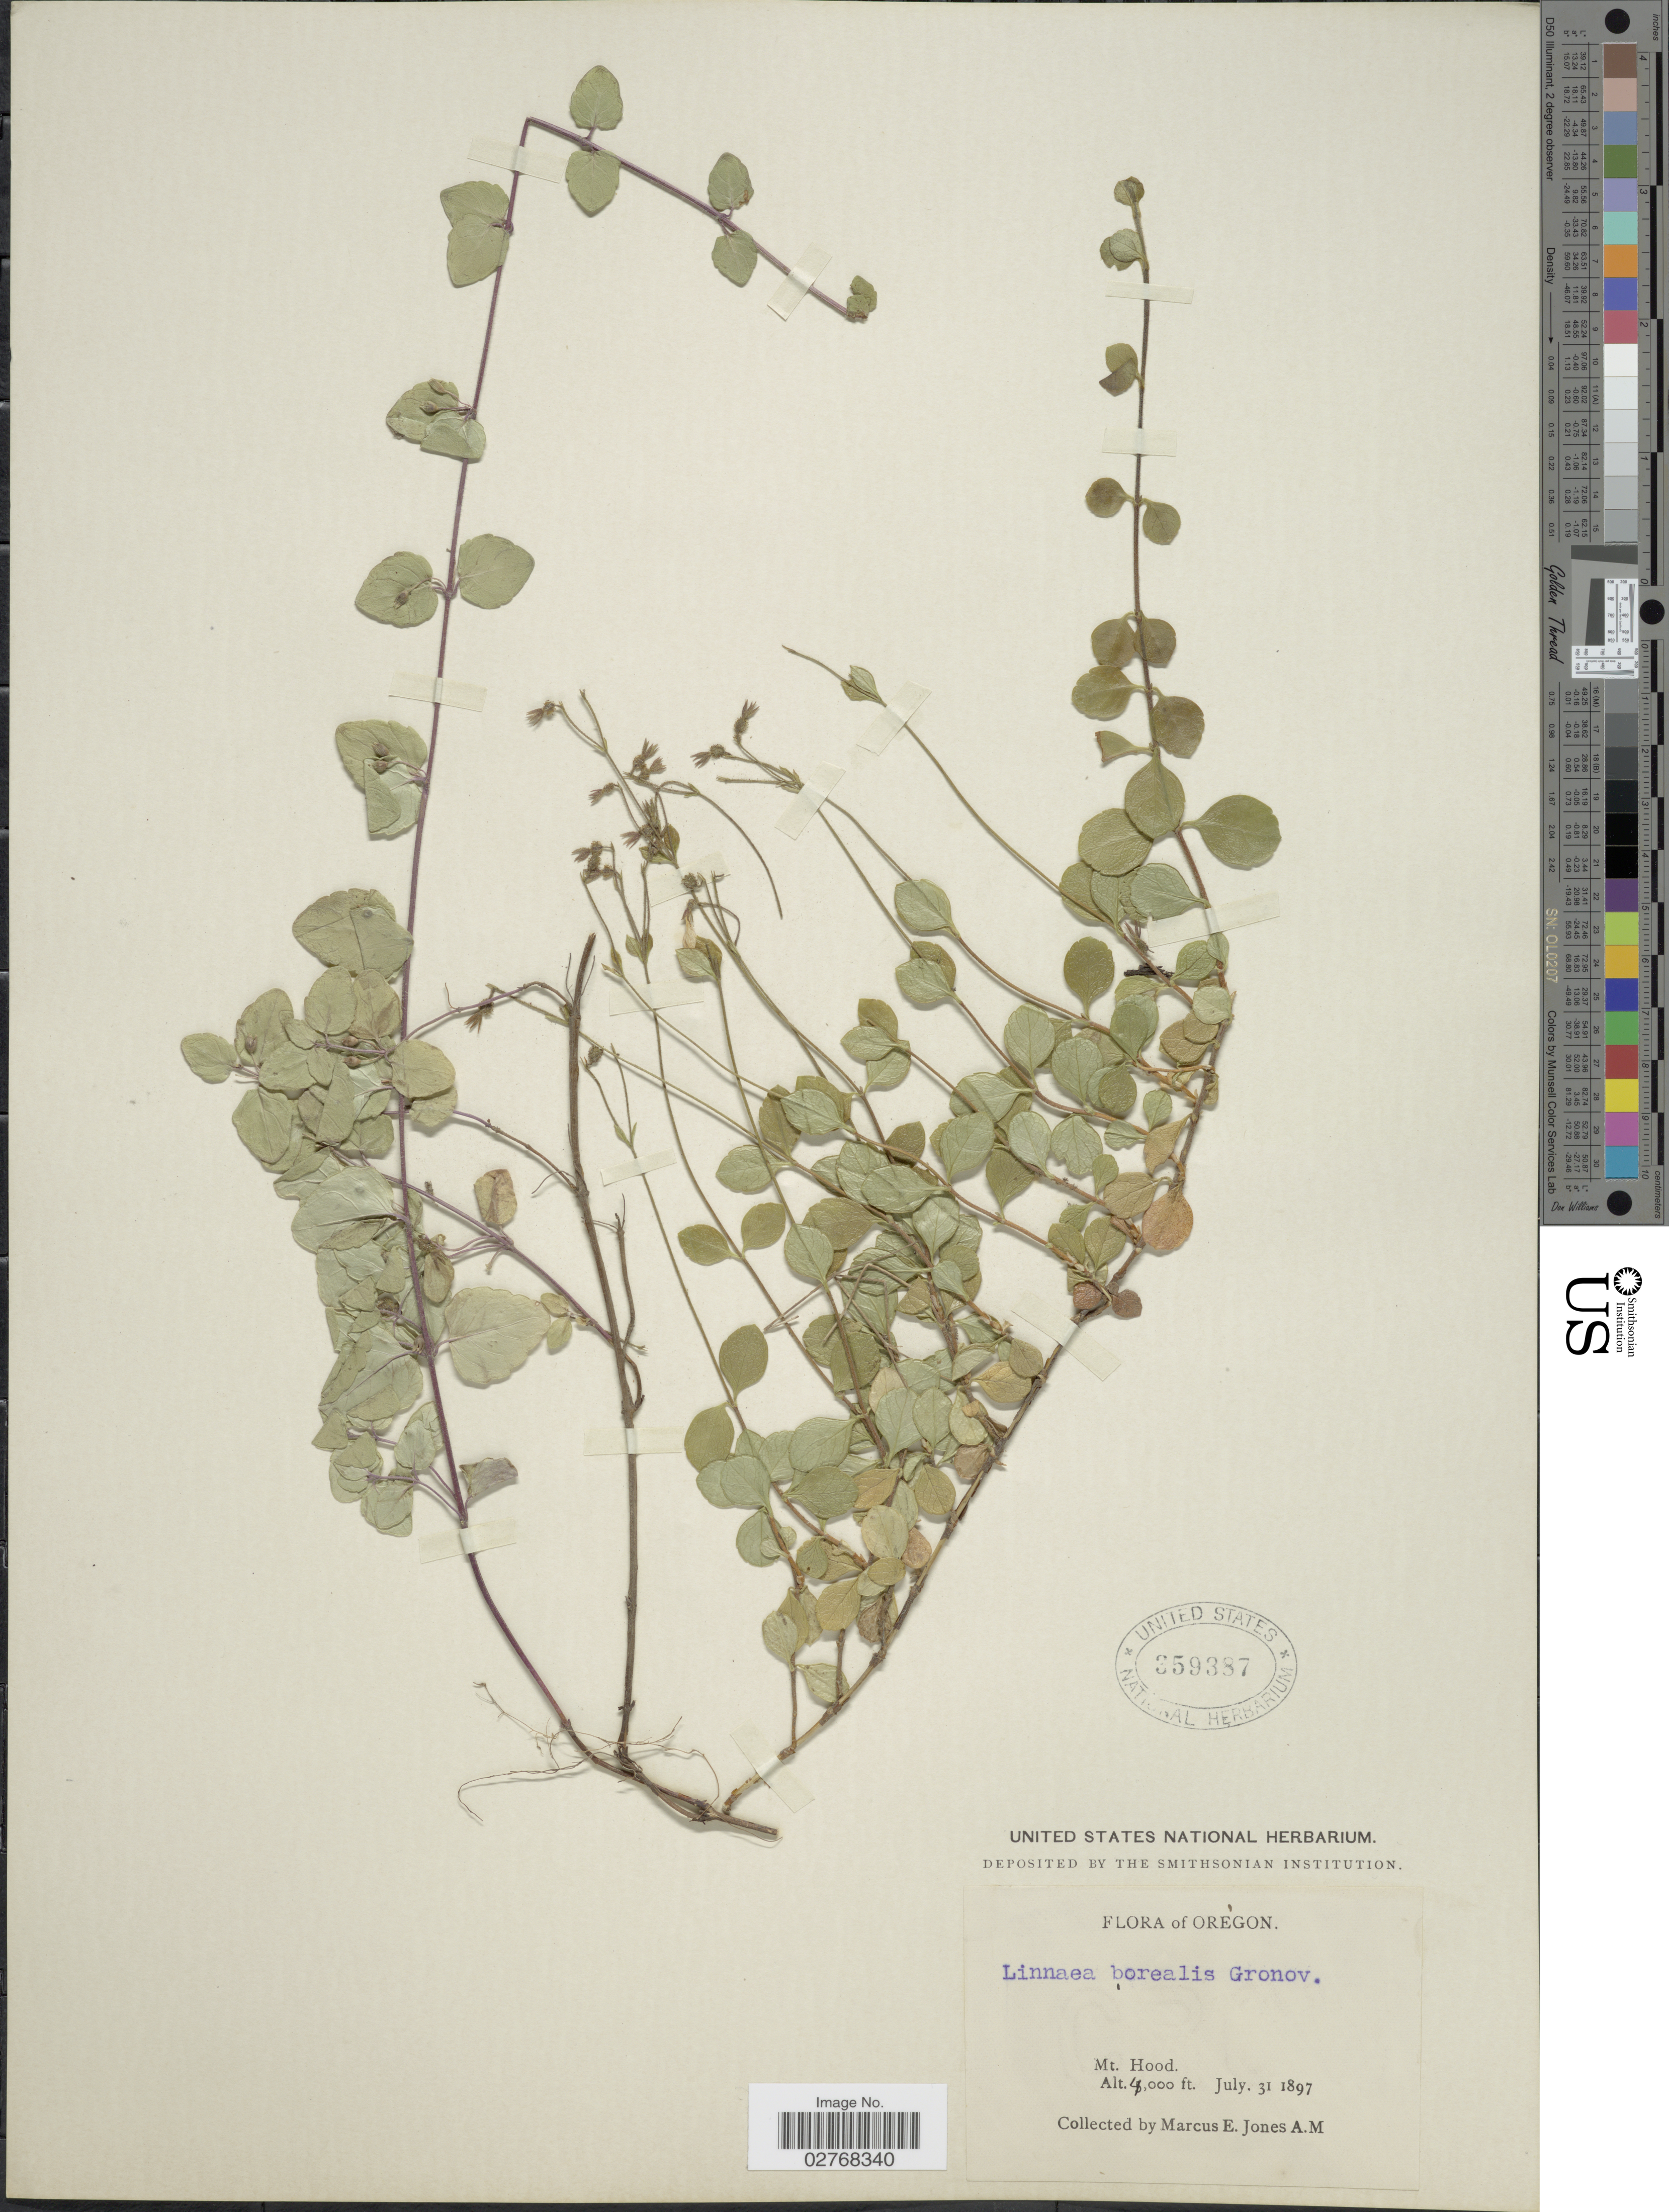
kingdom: Plantae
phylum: Tracheophyta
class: Magnoliopsida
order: Dipsacales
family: Caprifoliaceae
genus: Linnaea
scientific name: Linnaea borealis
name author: L.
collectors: M. E. Jones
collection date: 1897-07-31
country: United States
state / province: Oregon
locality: Mt. Hood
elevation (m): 1219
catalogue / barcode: US 359387